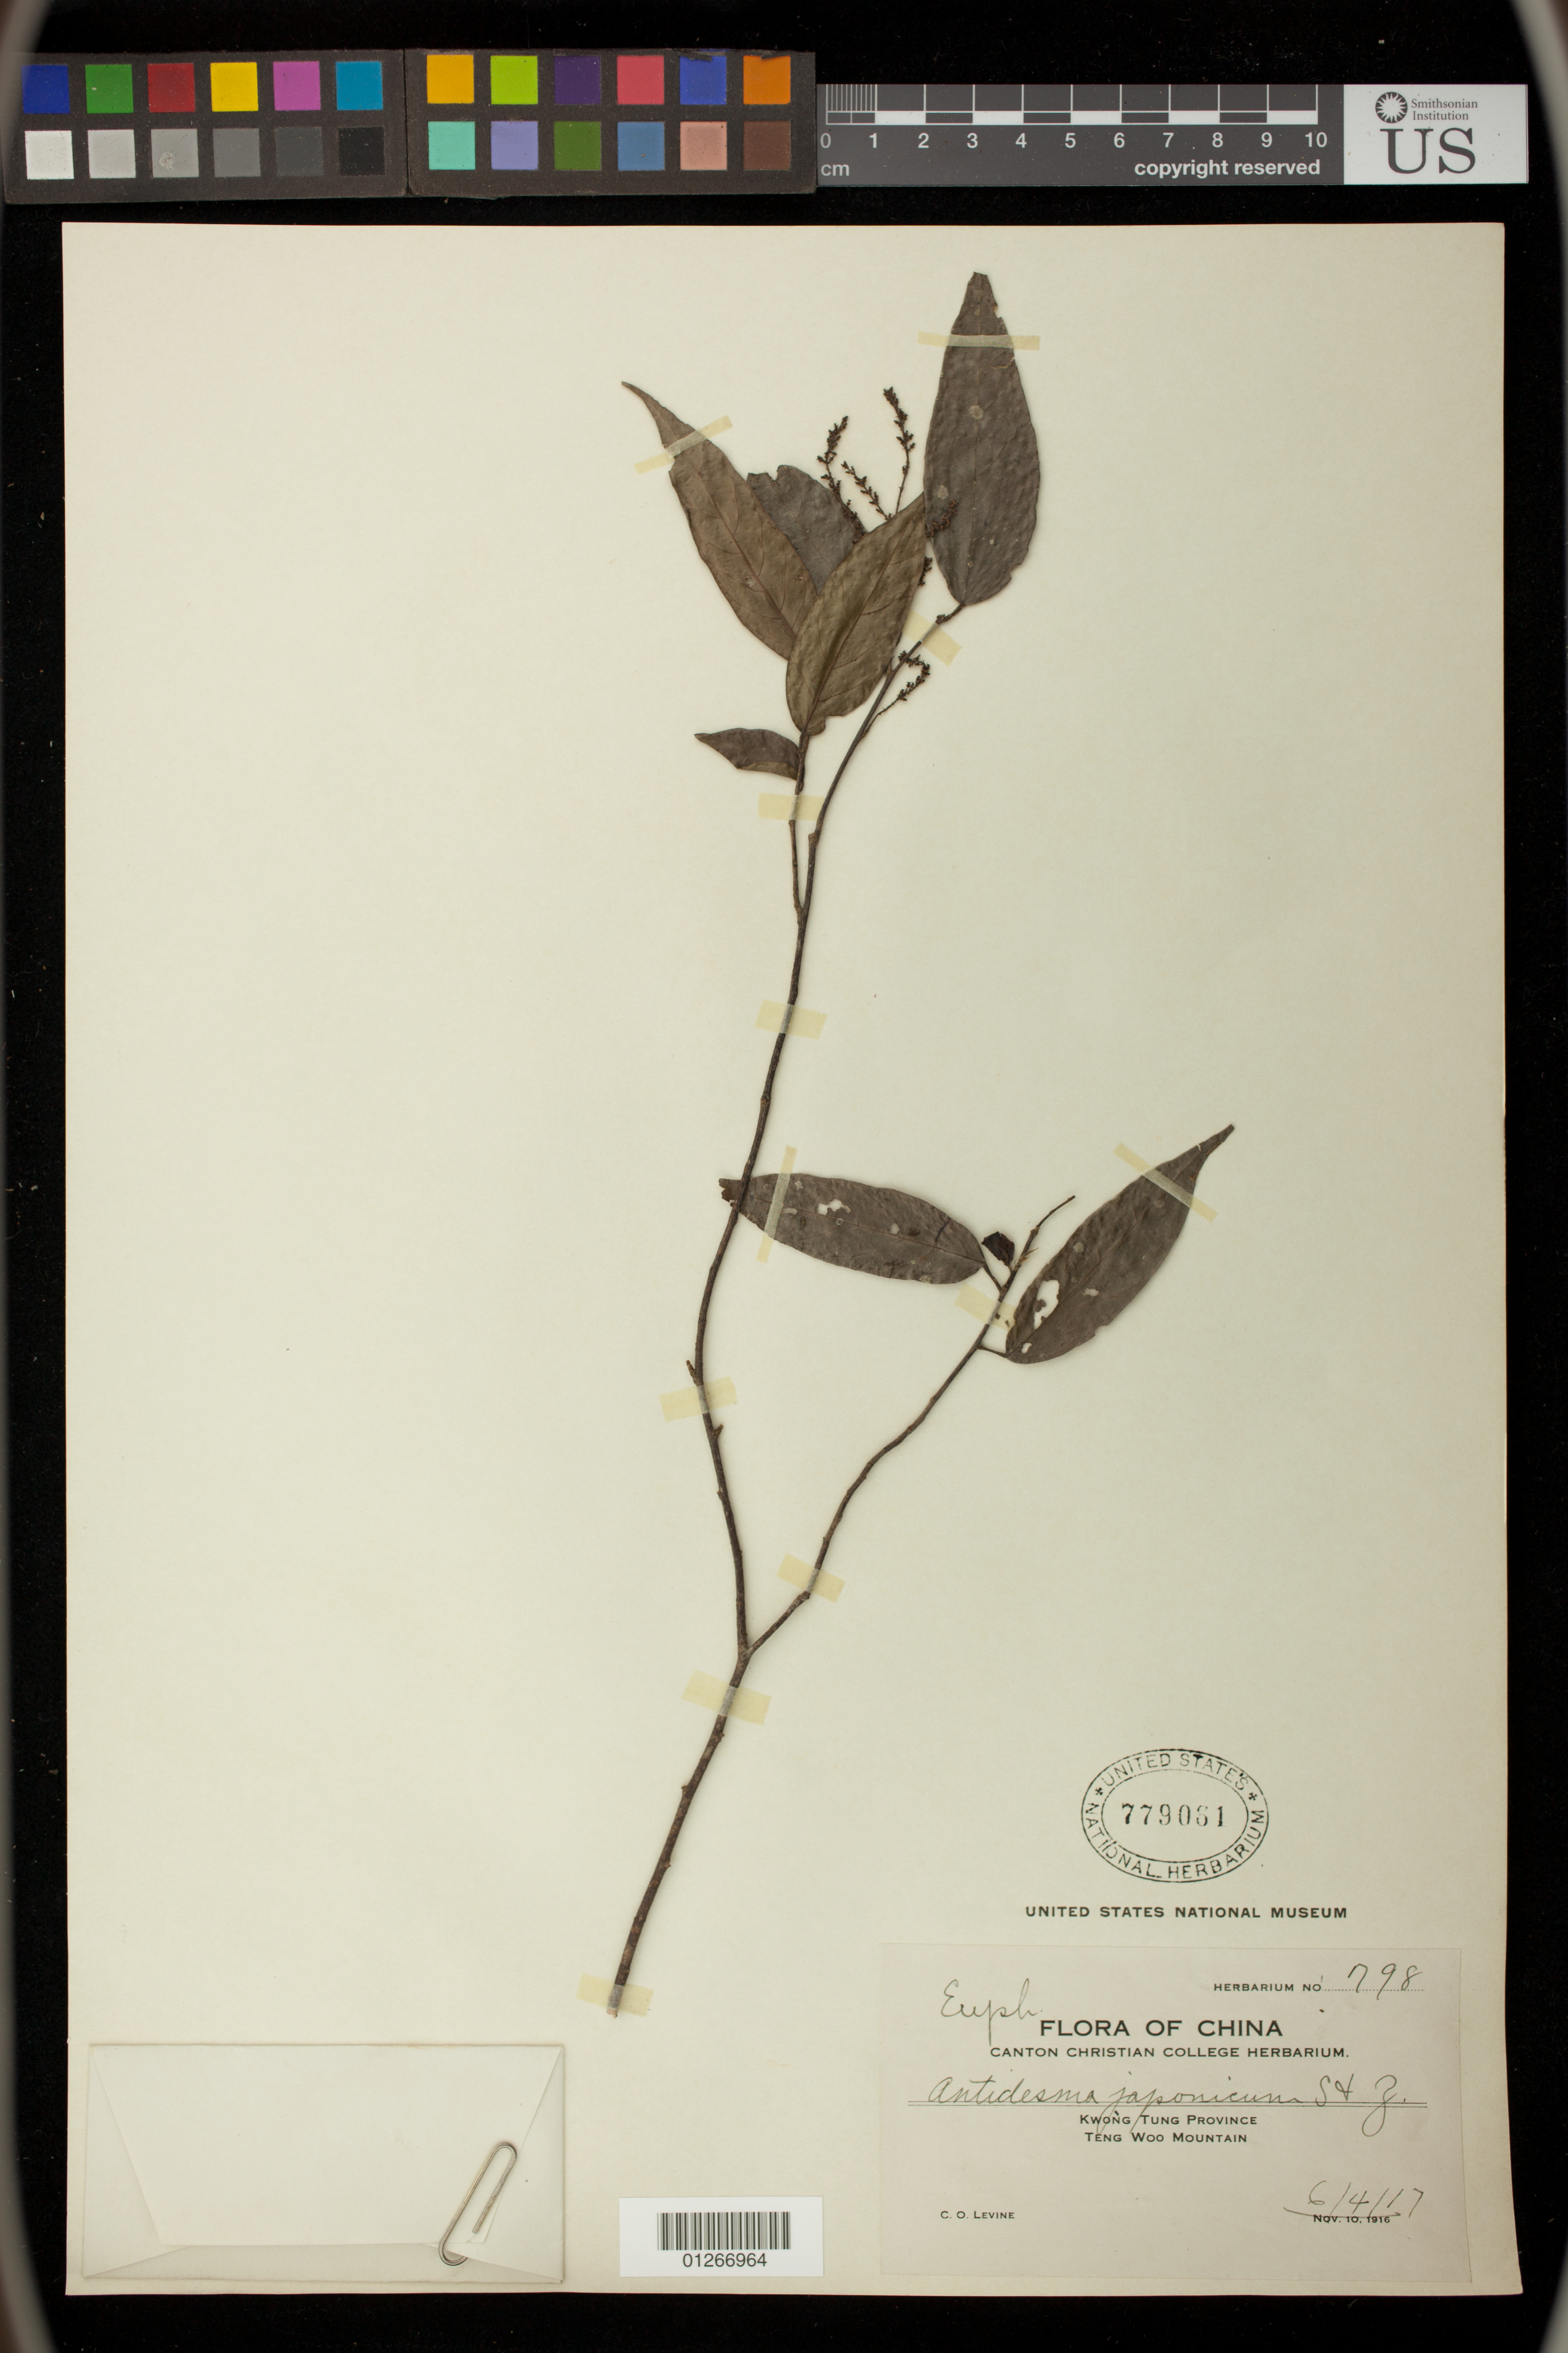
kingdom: Plantae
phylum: Tracheophyta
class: Magnoliopsida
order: Malpighiales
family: Phyllanthaceae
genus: Antidesma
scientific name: Antidesma japonicum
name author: Siebert & Zucc.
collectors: C. O. Levine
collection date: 1917-06-04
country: China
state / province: Guangdong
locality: Teng Woo Mountain, Kwong Tung Province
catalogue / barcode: US 779081